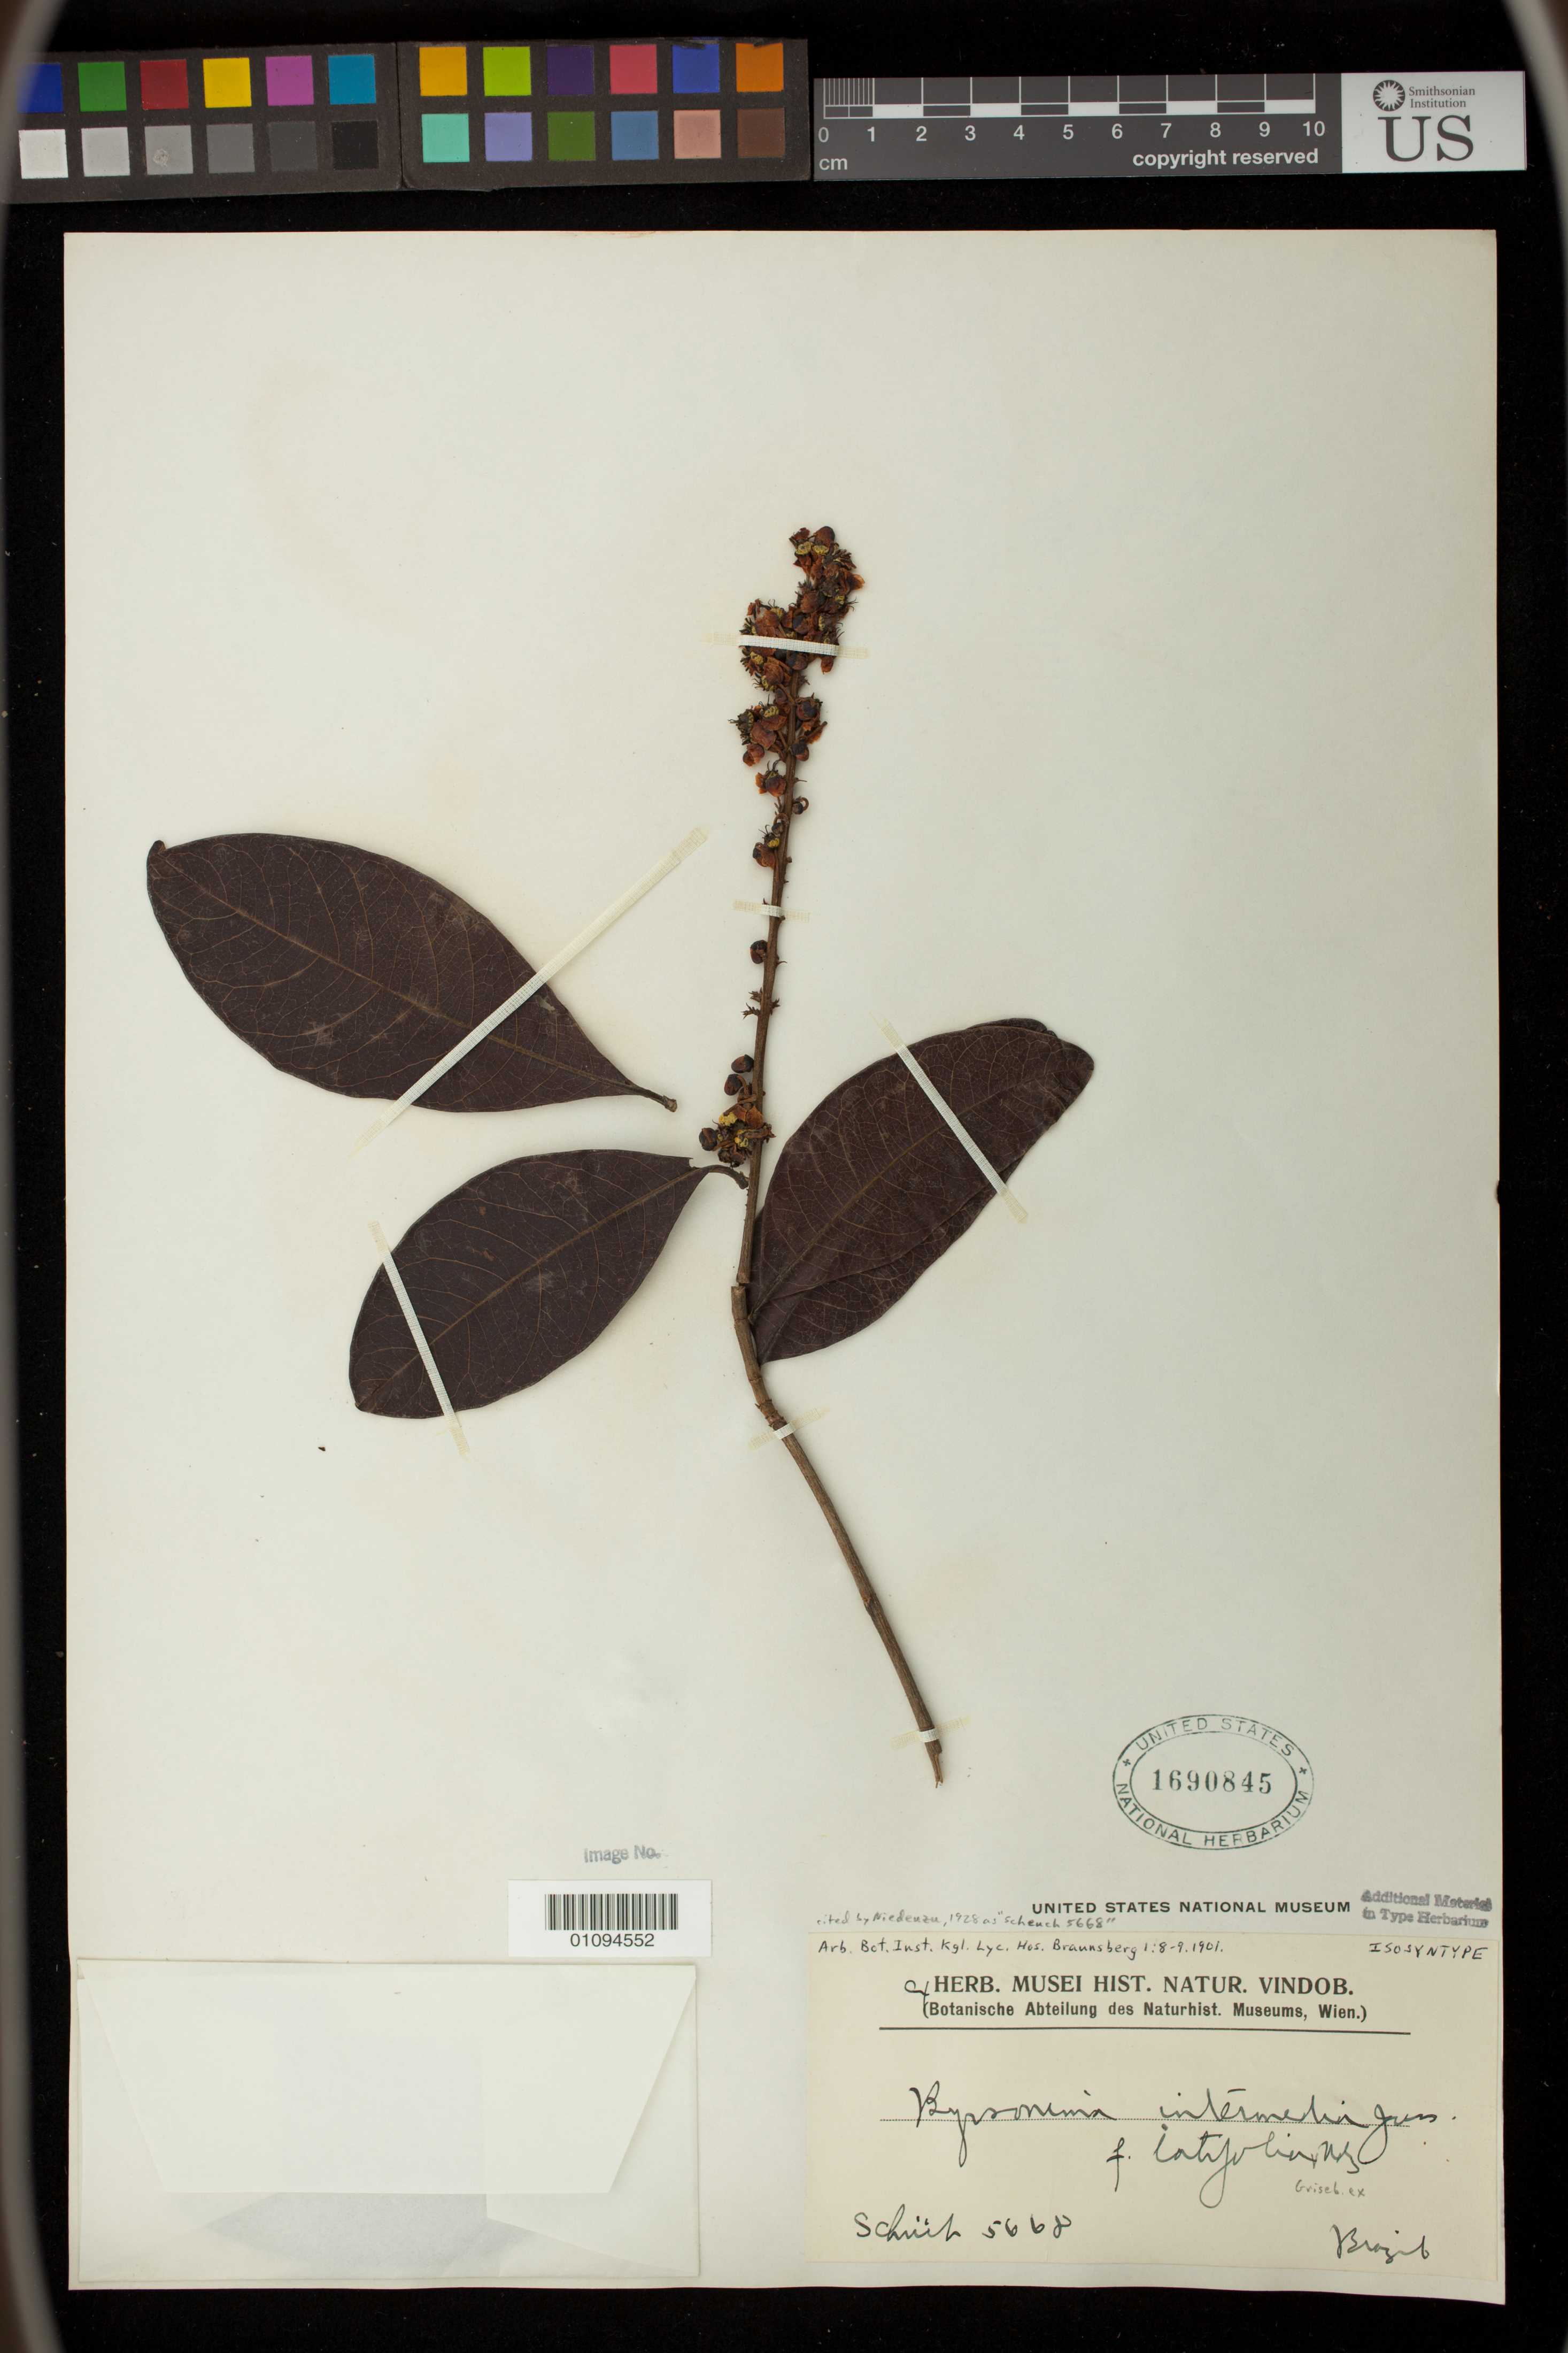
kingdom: Plantae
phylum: Tracheophyta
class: Magnoliopsida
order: Malpighiales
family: Malpighiaceae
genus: Byrsonima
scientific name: Byrsonima intermedia f. latifolia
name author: Griseb. ex Nied.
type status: Isosyntype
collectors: G. Schüch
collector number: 5668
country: Brazil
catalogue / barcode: US 1690845